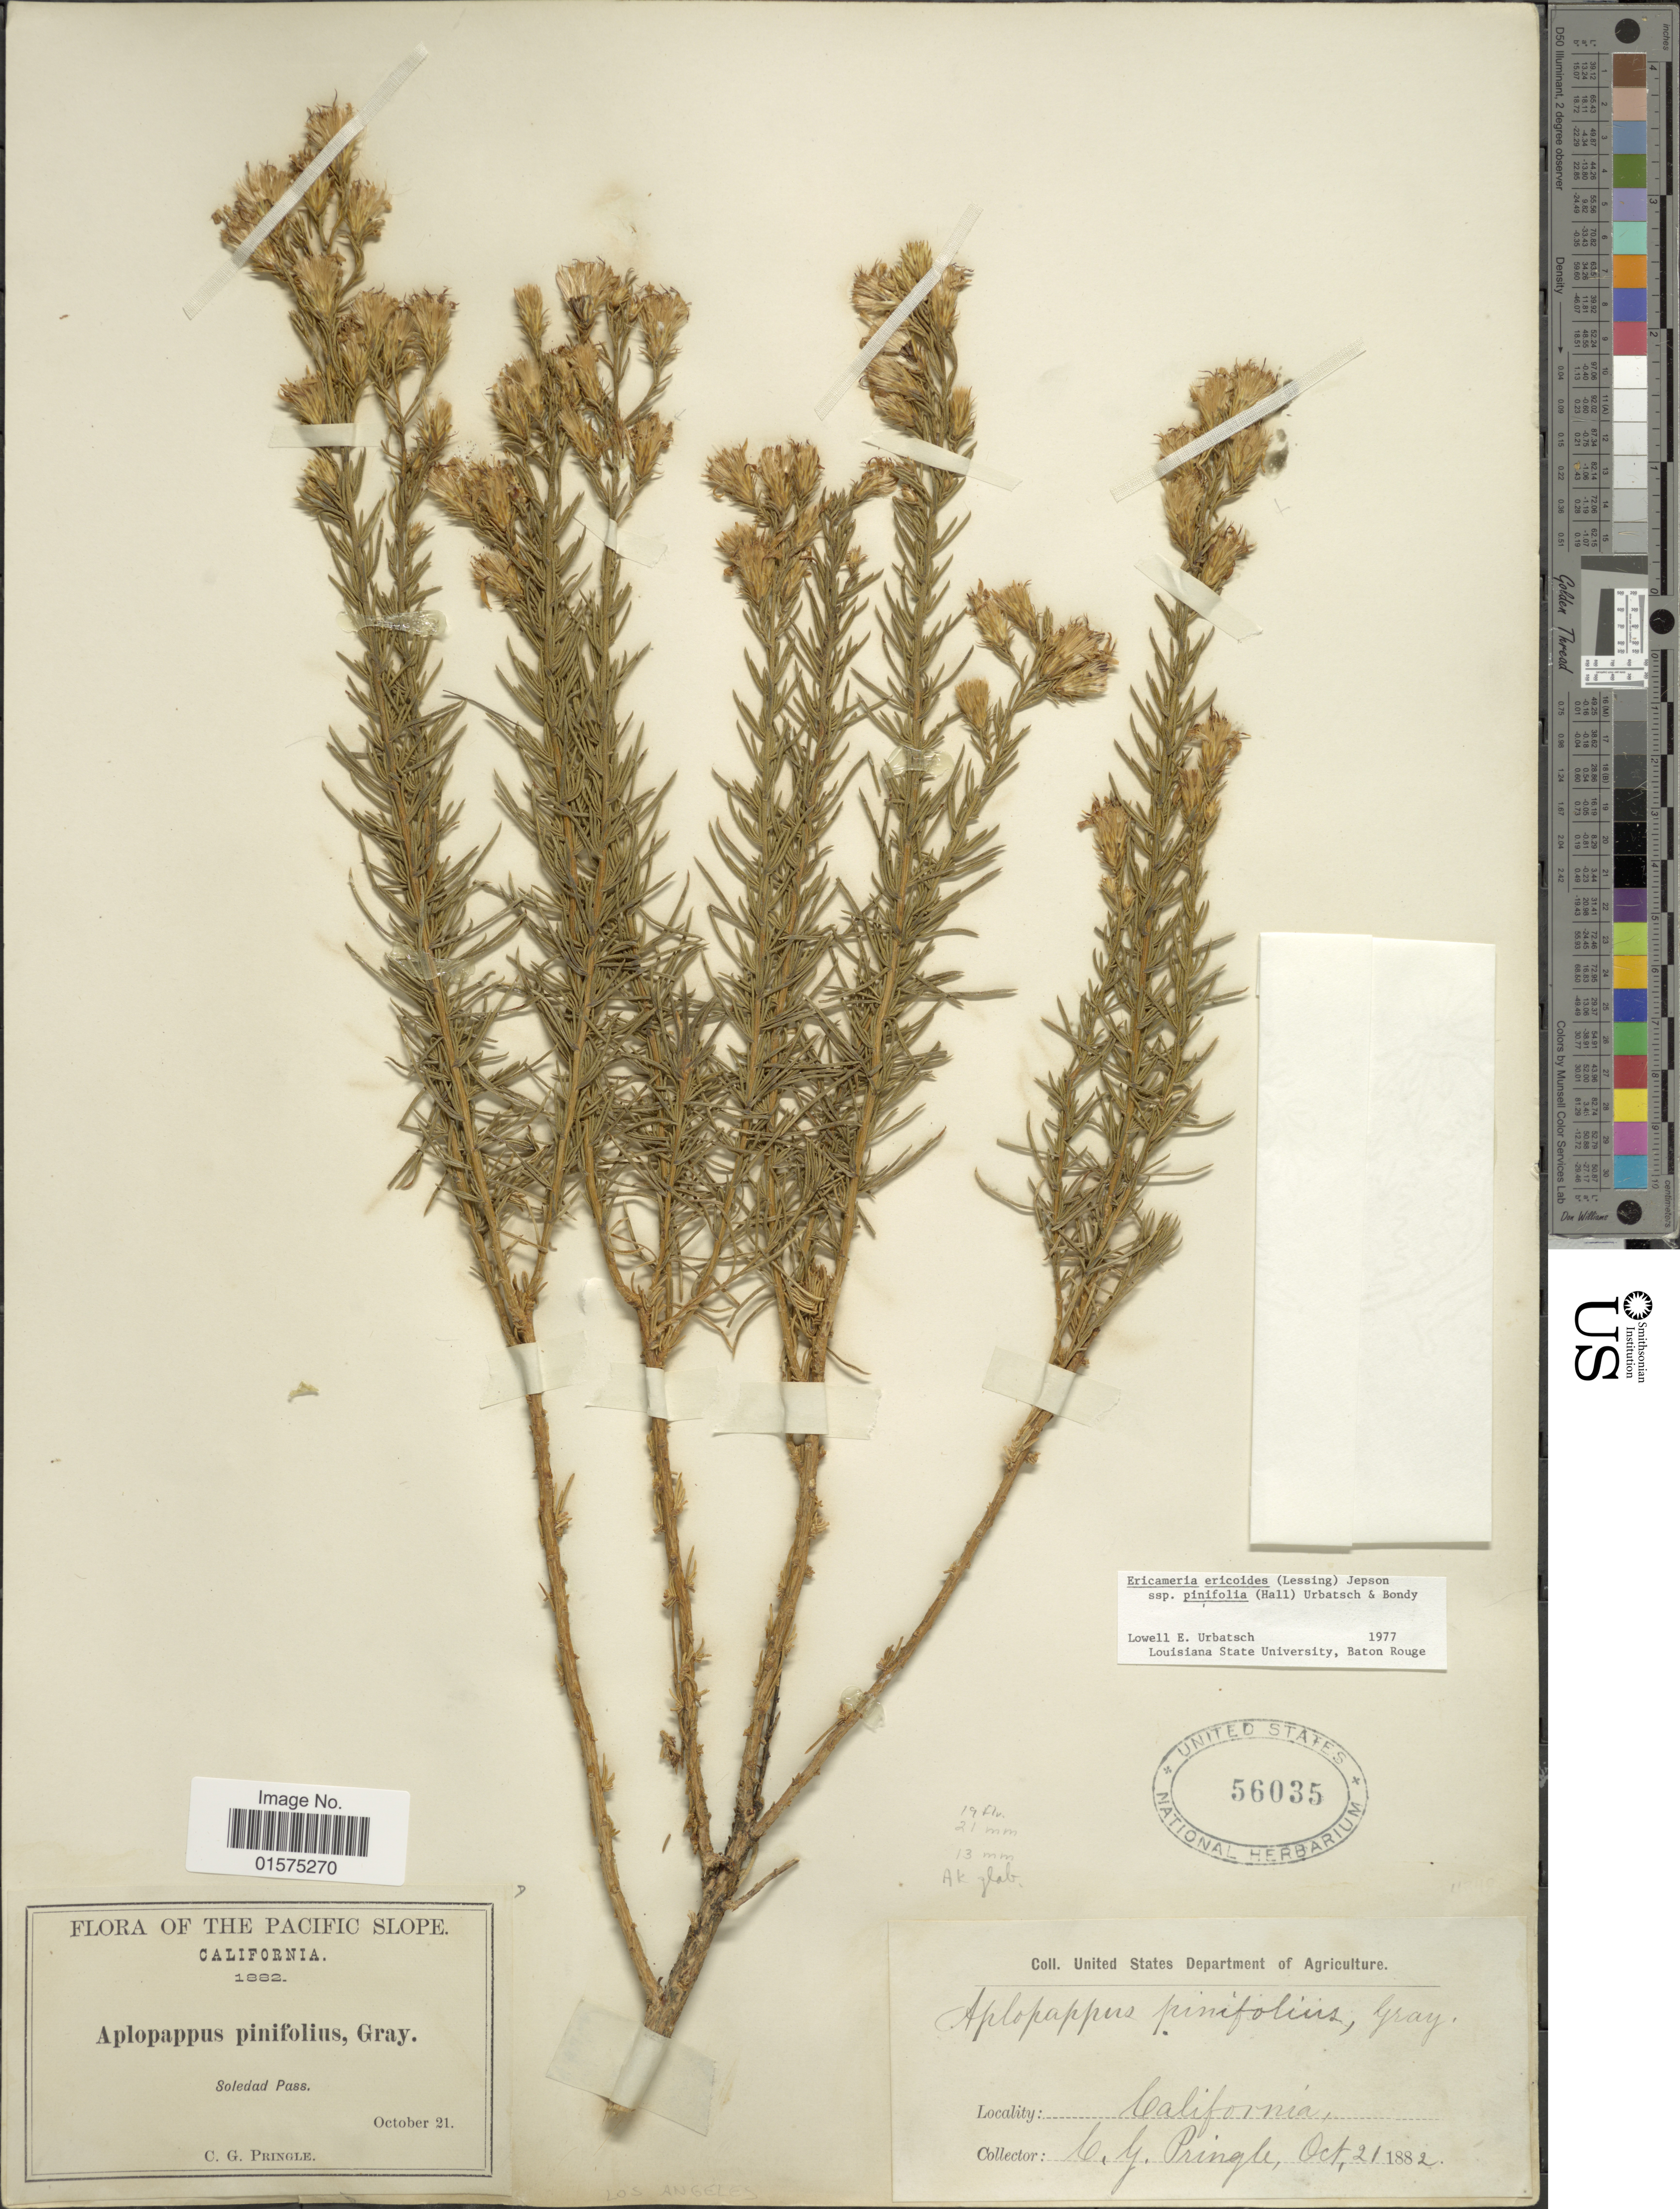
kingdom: Plantae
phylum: Tracheophyta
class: Magnoliopsida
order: Asterales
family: Asteraceae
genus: Ericameria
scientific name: Ericameria pinifolia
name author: (A. Gray) Hall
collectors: C. G. Pringle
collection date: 1882-10-21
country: United States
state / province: California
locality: Soledad Pass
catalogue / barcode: US 56035